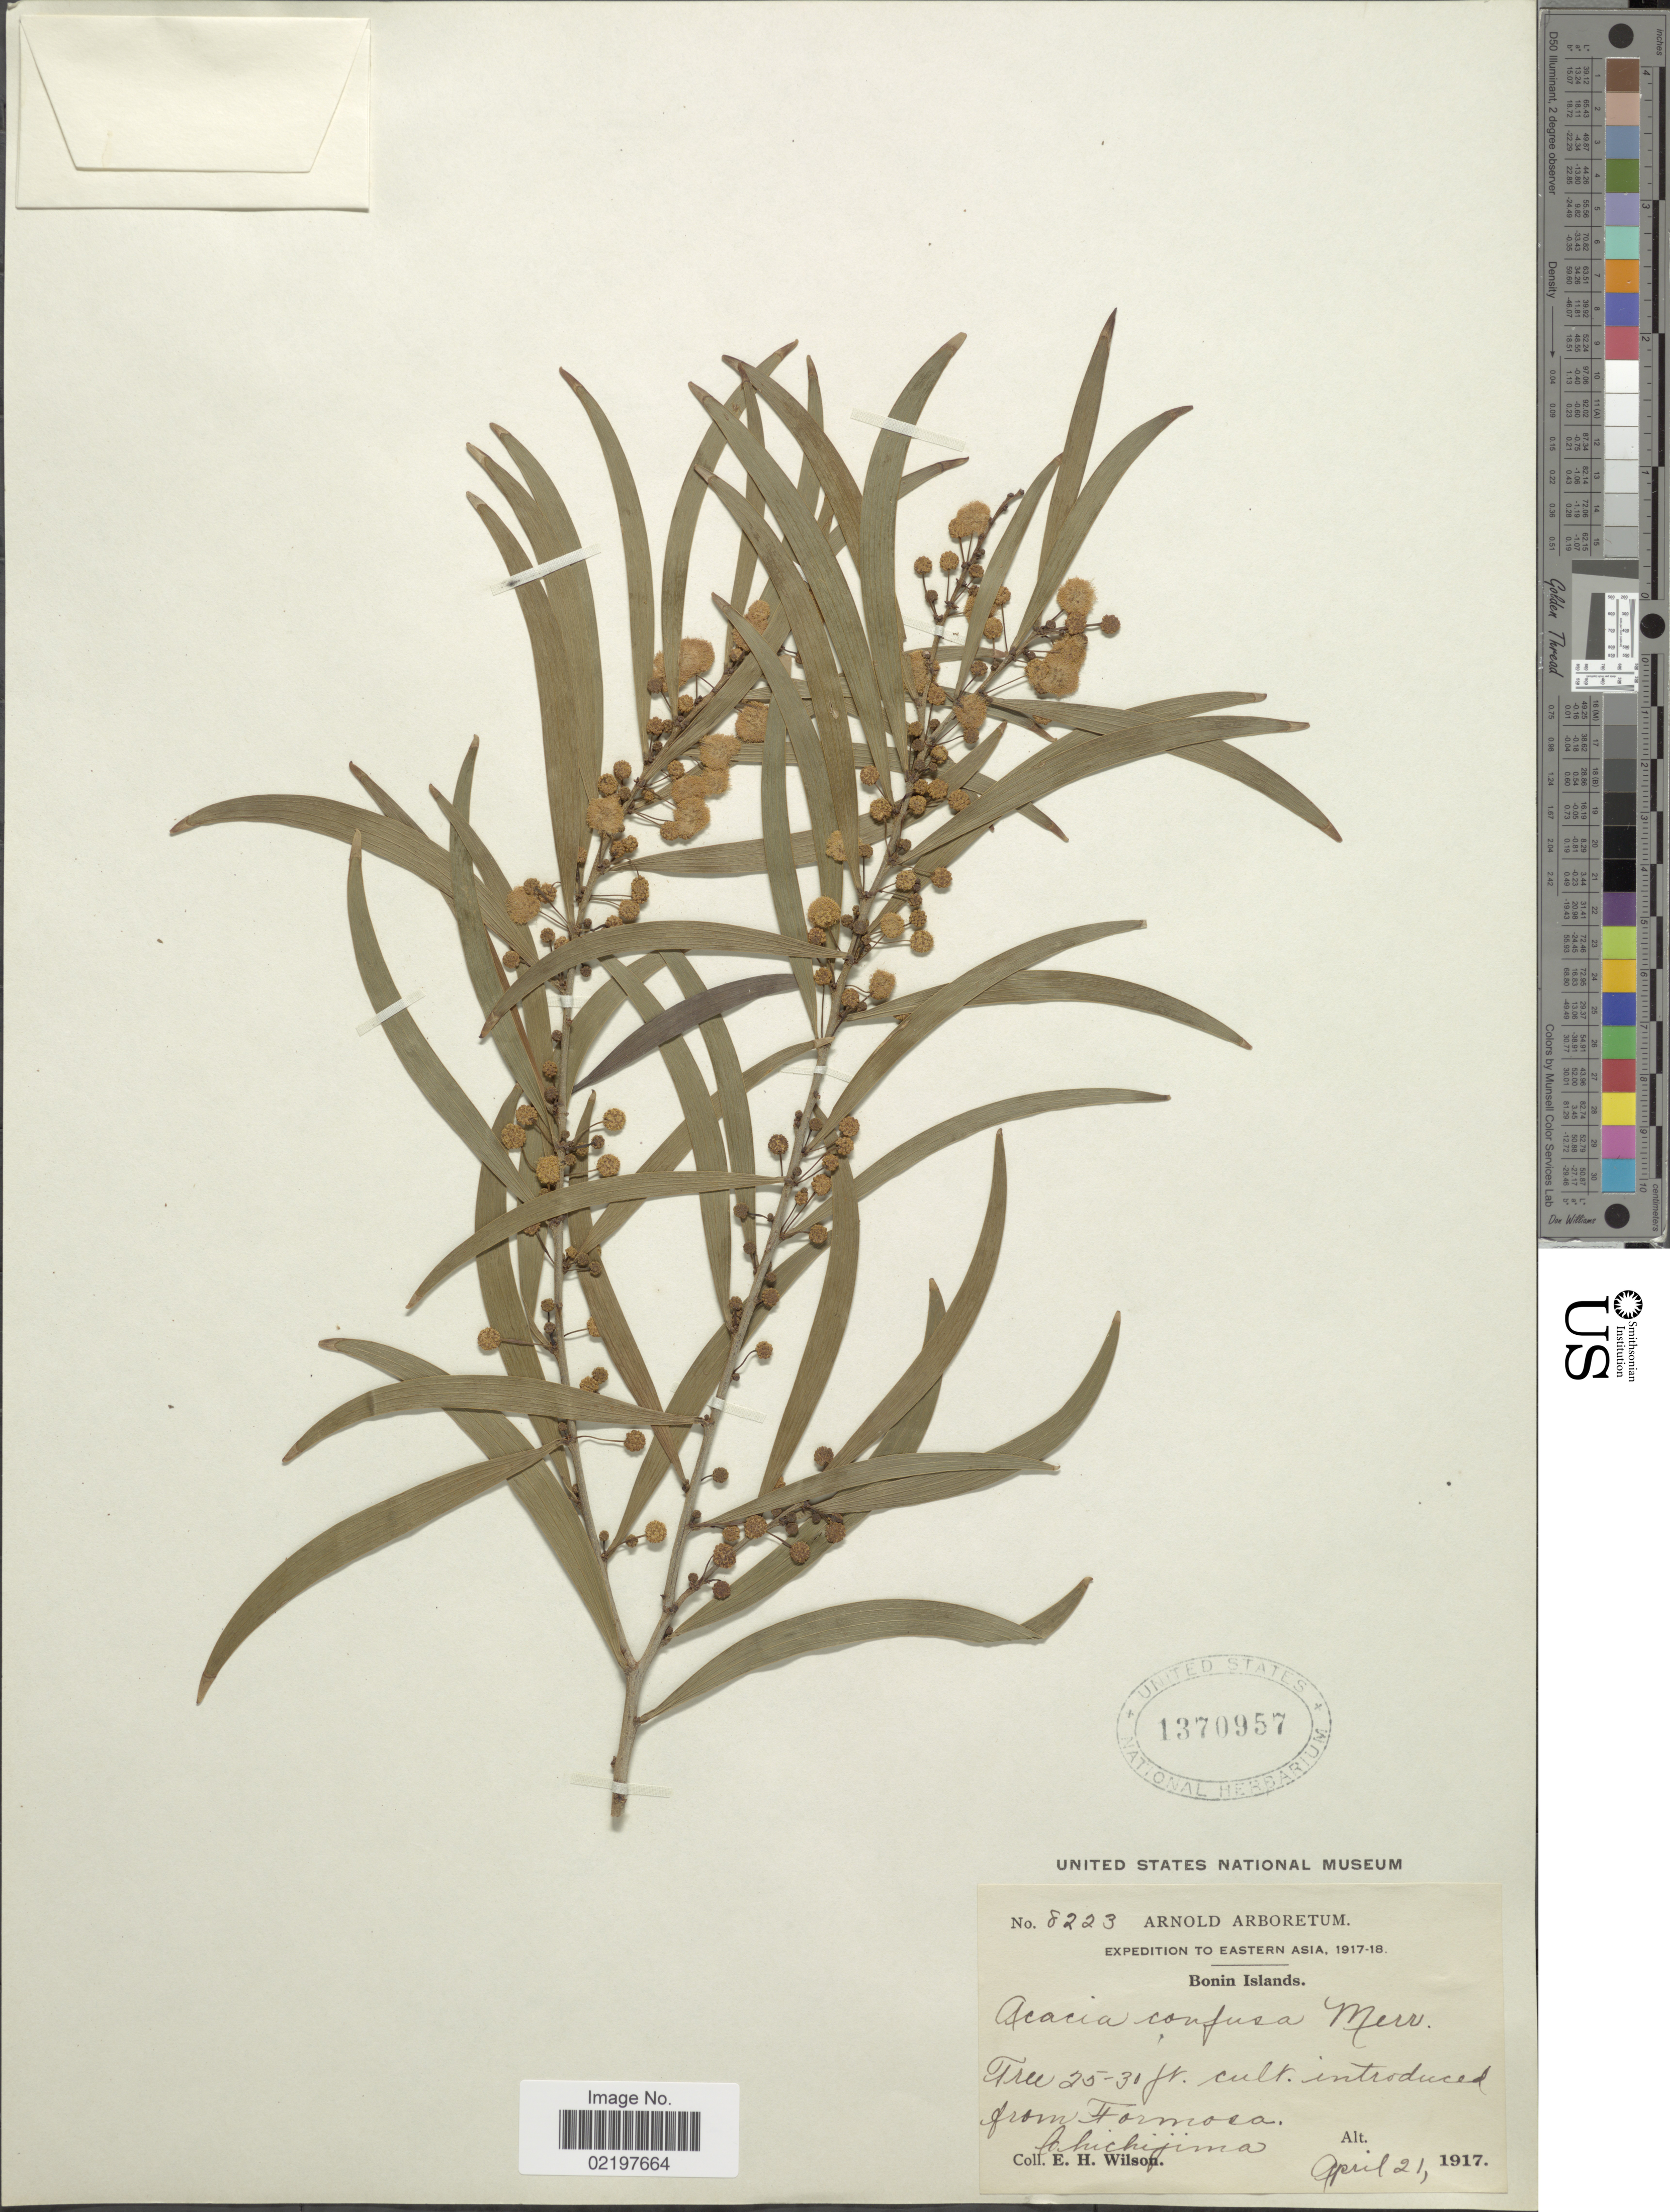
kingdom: Plantae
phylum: Tracheophyta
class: Magnoliopsida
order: Fabales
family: Fabaceae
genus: Acacia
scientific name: Acacia confusa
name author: Merr.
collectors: E. Wilson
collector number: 8223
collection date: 1917-04-21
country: Japan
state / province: Tokyo, Federal City of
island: Bonin Islands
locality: Eastern Asia, Bonin Islands, from Formosa to Chichijima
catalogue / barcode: US 1370957